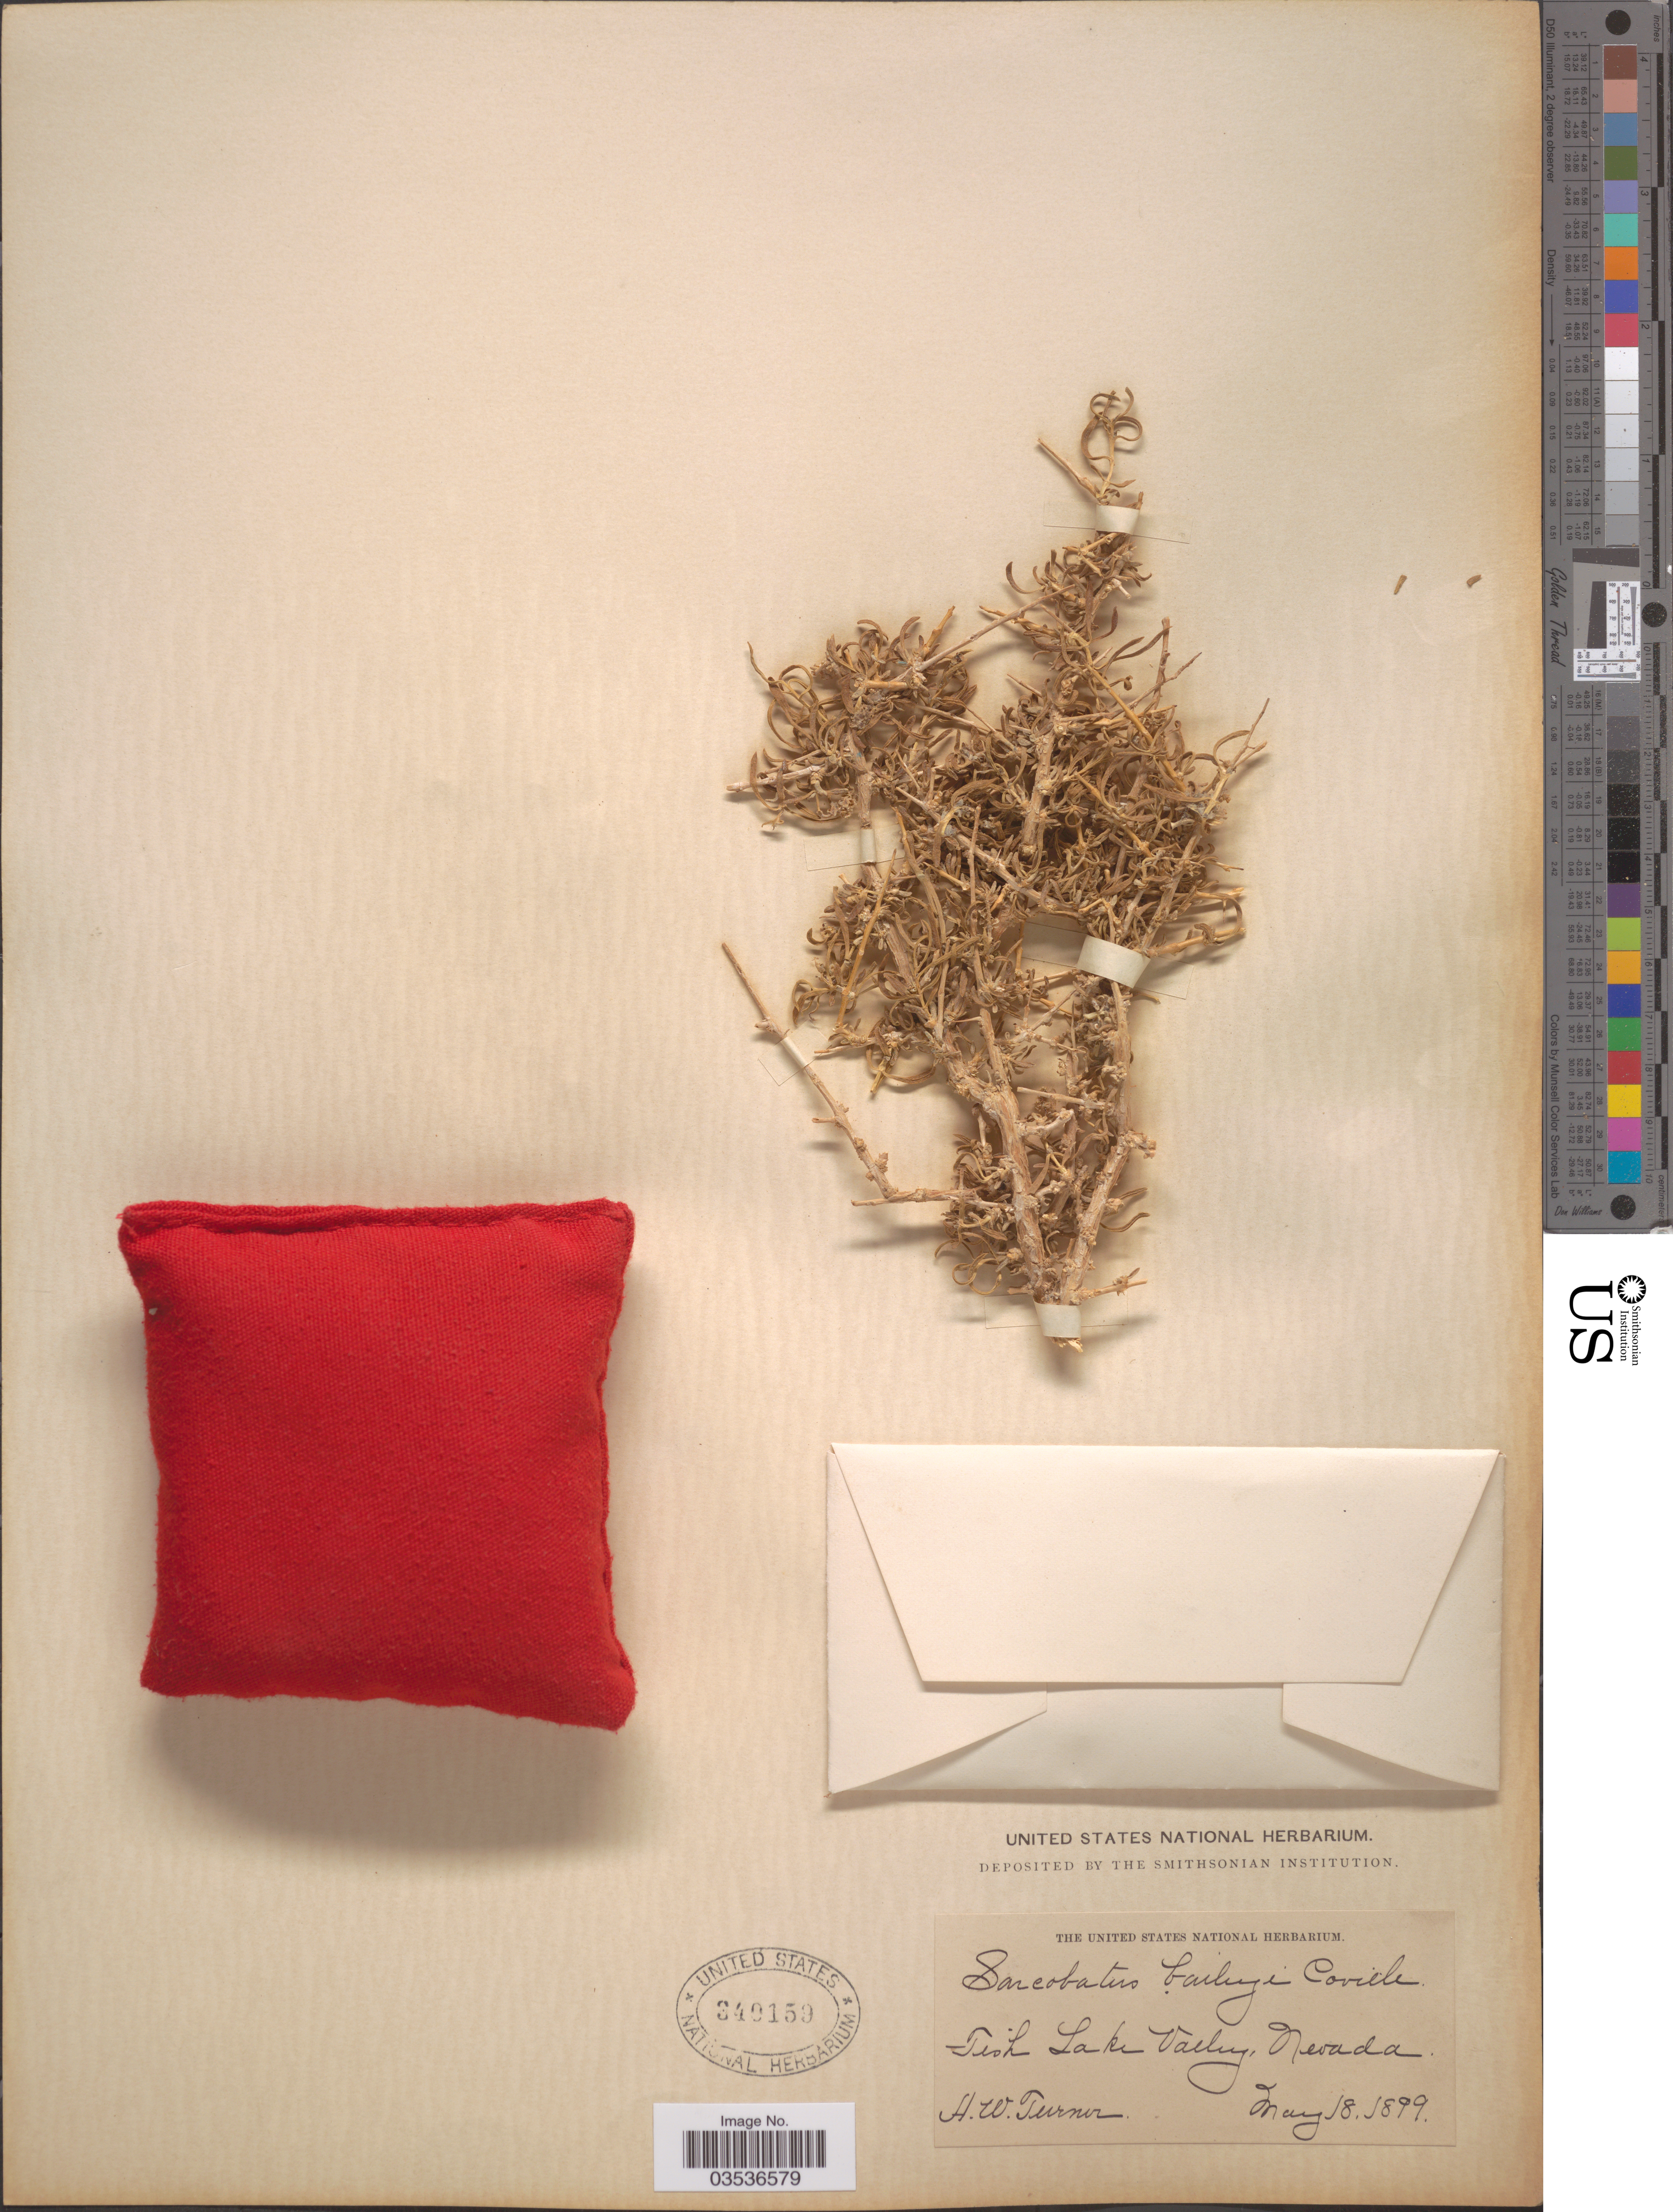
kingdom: Plantae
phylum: Tracheophyta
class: Magnoliopsida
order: Caryophyllales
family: Sarcobataceae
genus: Sarcobatus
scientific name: Sarcobatus baileyi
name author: Coville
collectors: H. Turner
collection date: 1899-05-18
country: United States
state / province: Nevada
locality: Fish Lake Valley.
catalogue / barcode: US 340159